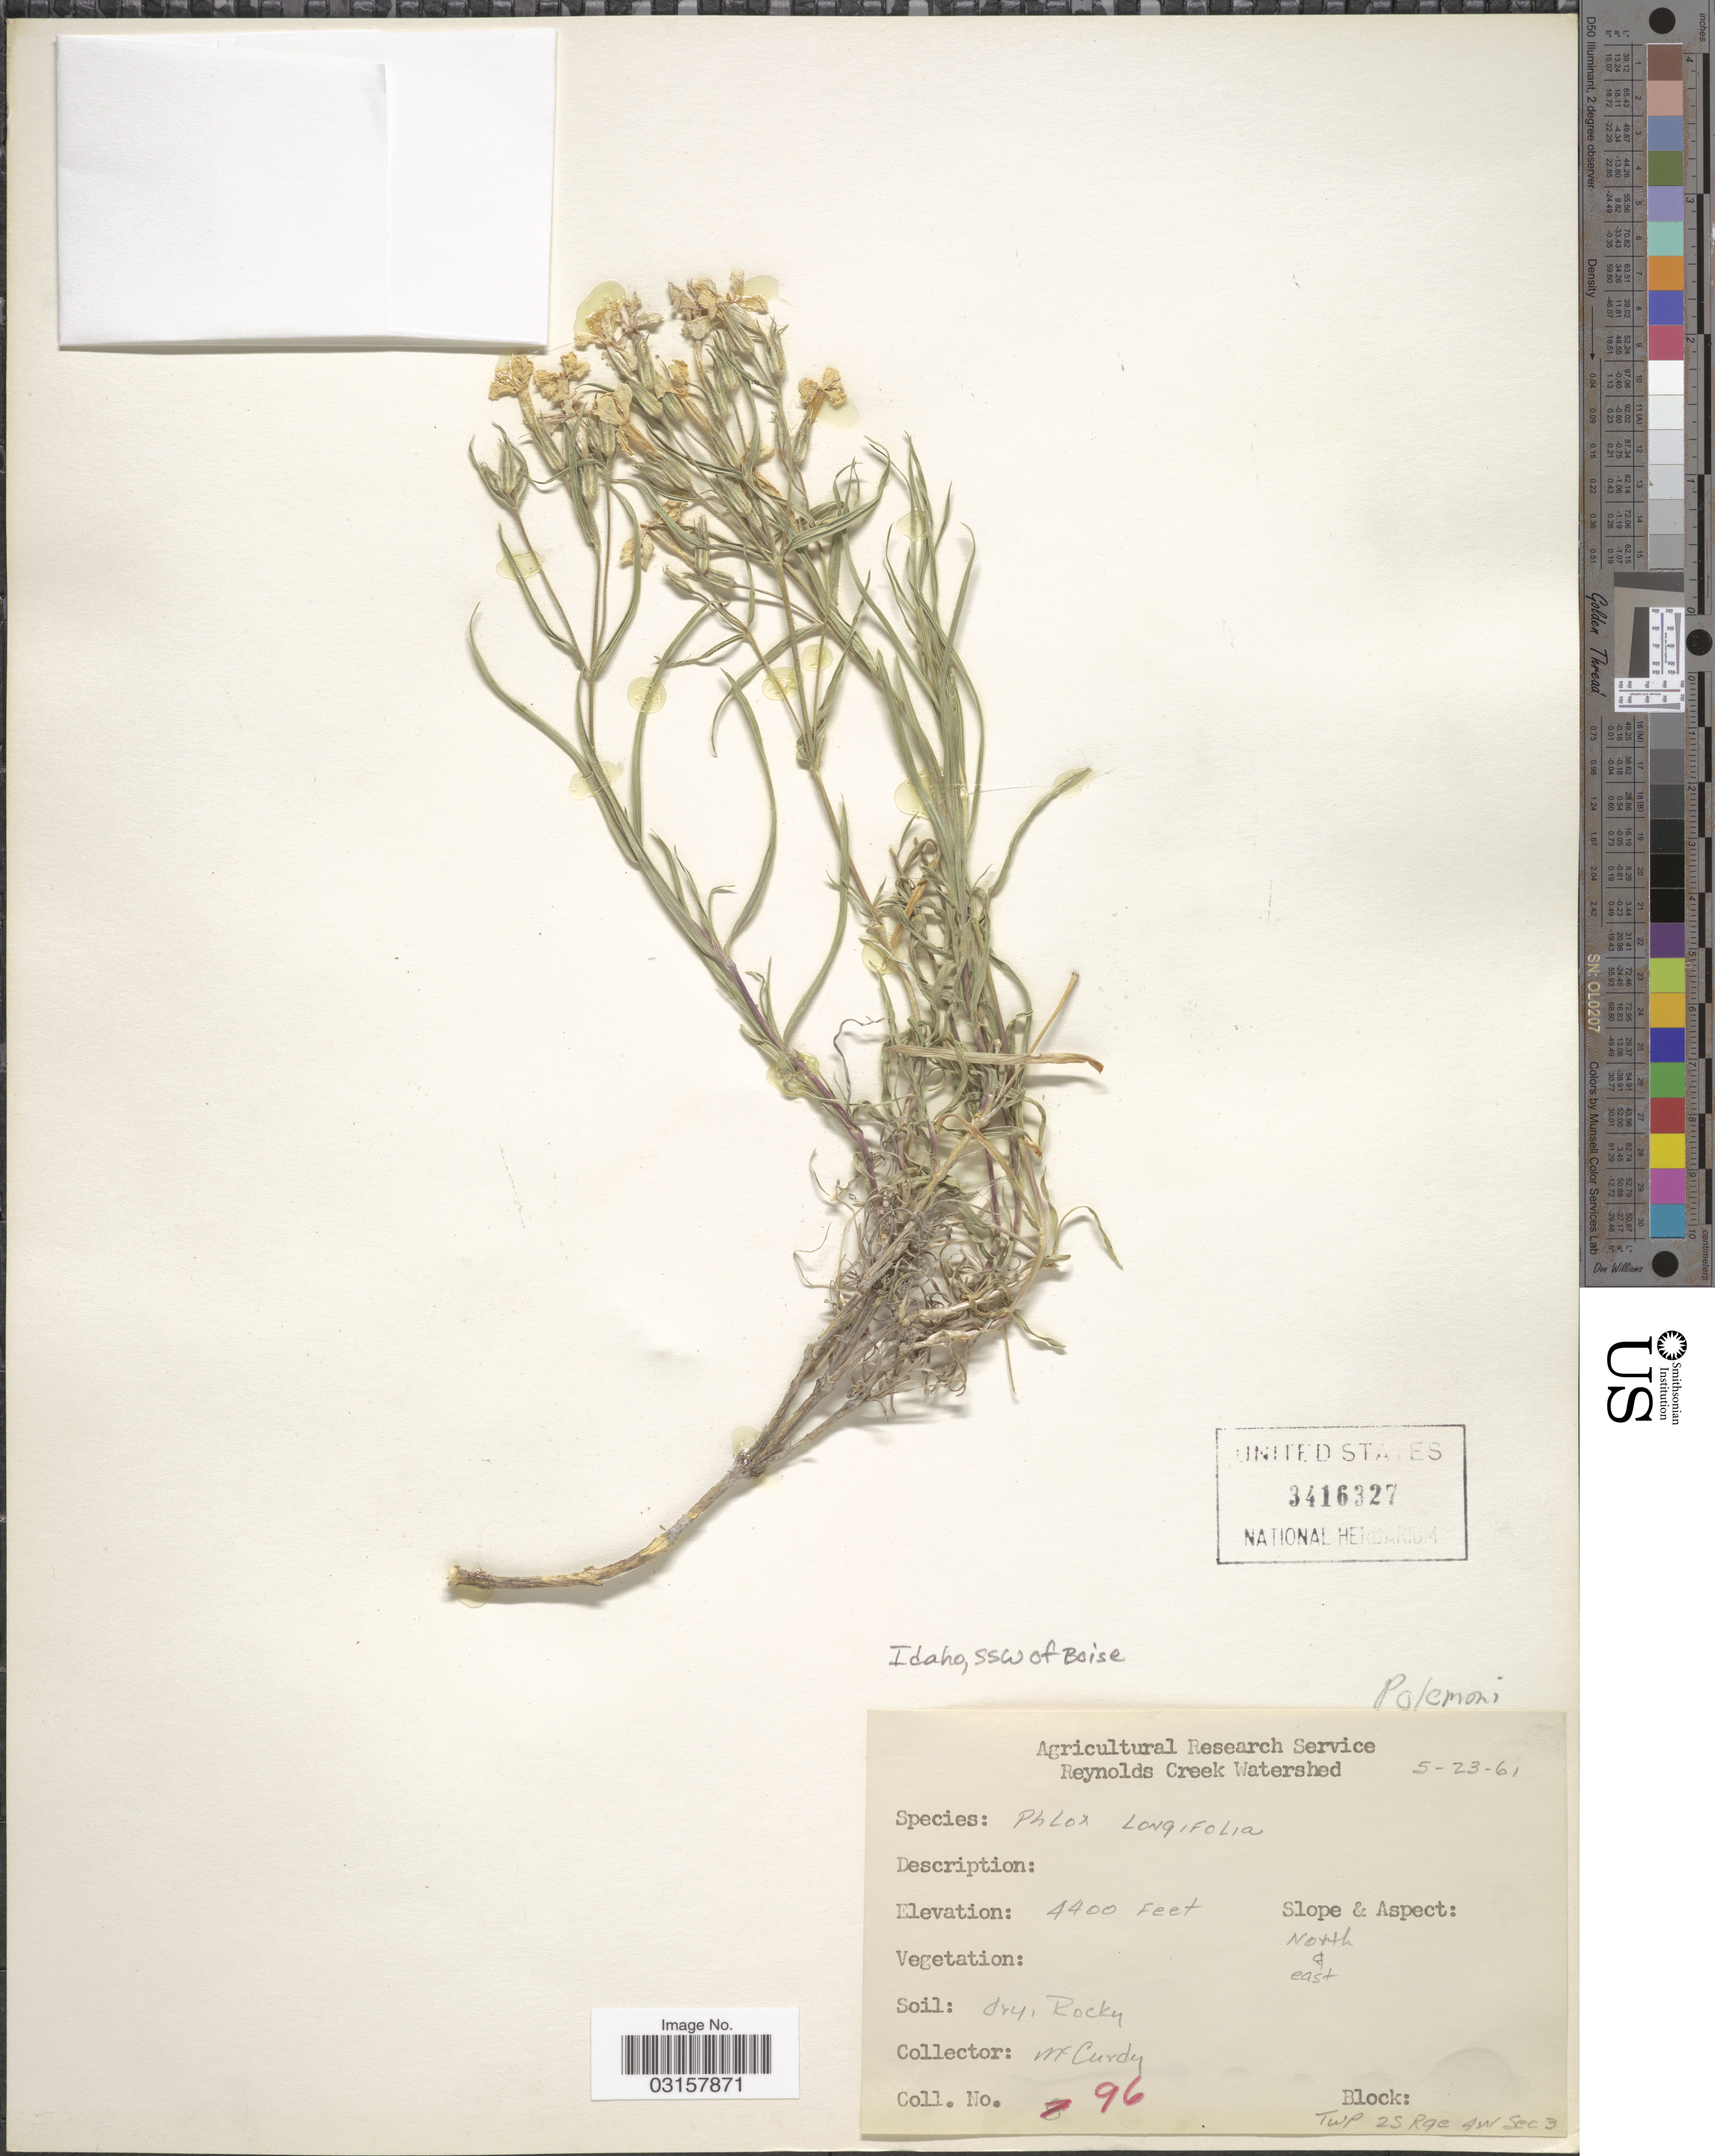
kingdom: Plantae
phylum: Tracheophyta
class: Magnoliopsida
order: Ericales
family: Polemoniaceae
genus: Phlox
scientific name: Phlox longifolia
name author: Nutt.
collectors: McCurdy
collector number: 96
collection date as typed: Transcribed d/m/y: 23/5/61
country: United States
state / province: Idaho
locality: SSW of Boise. Reynolds Creek Watershed. North & East. Block: Twp 25 R9e 4W Sec 3.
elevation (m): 1341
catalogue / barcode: US 3416327